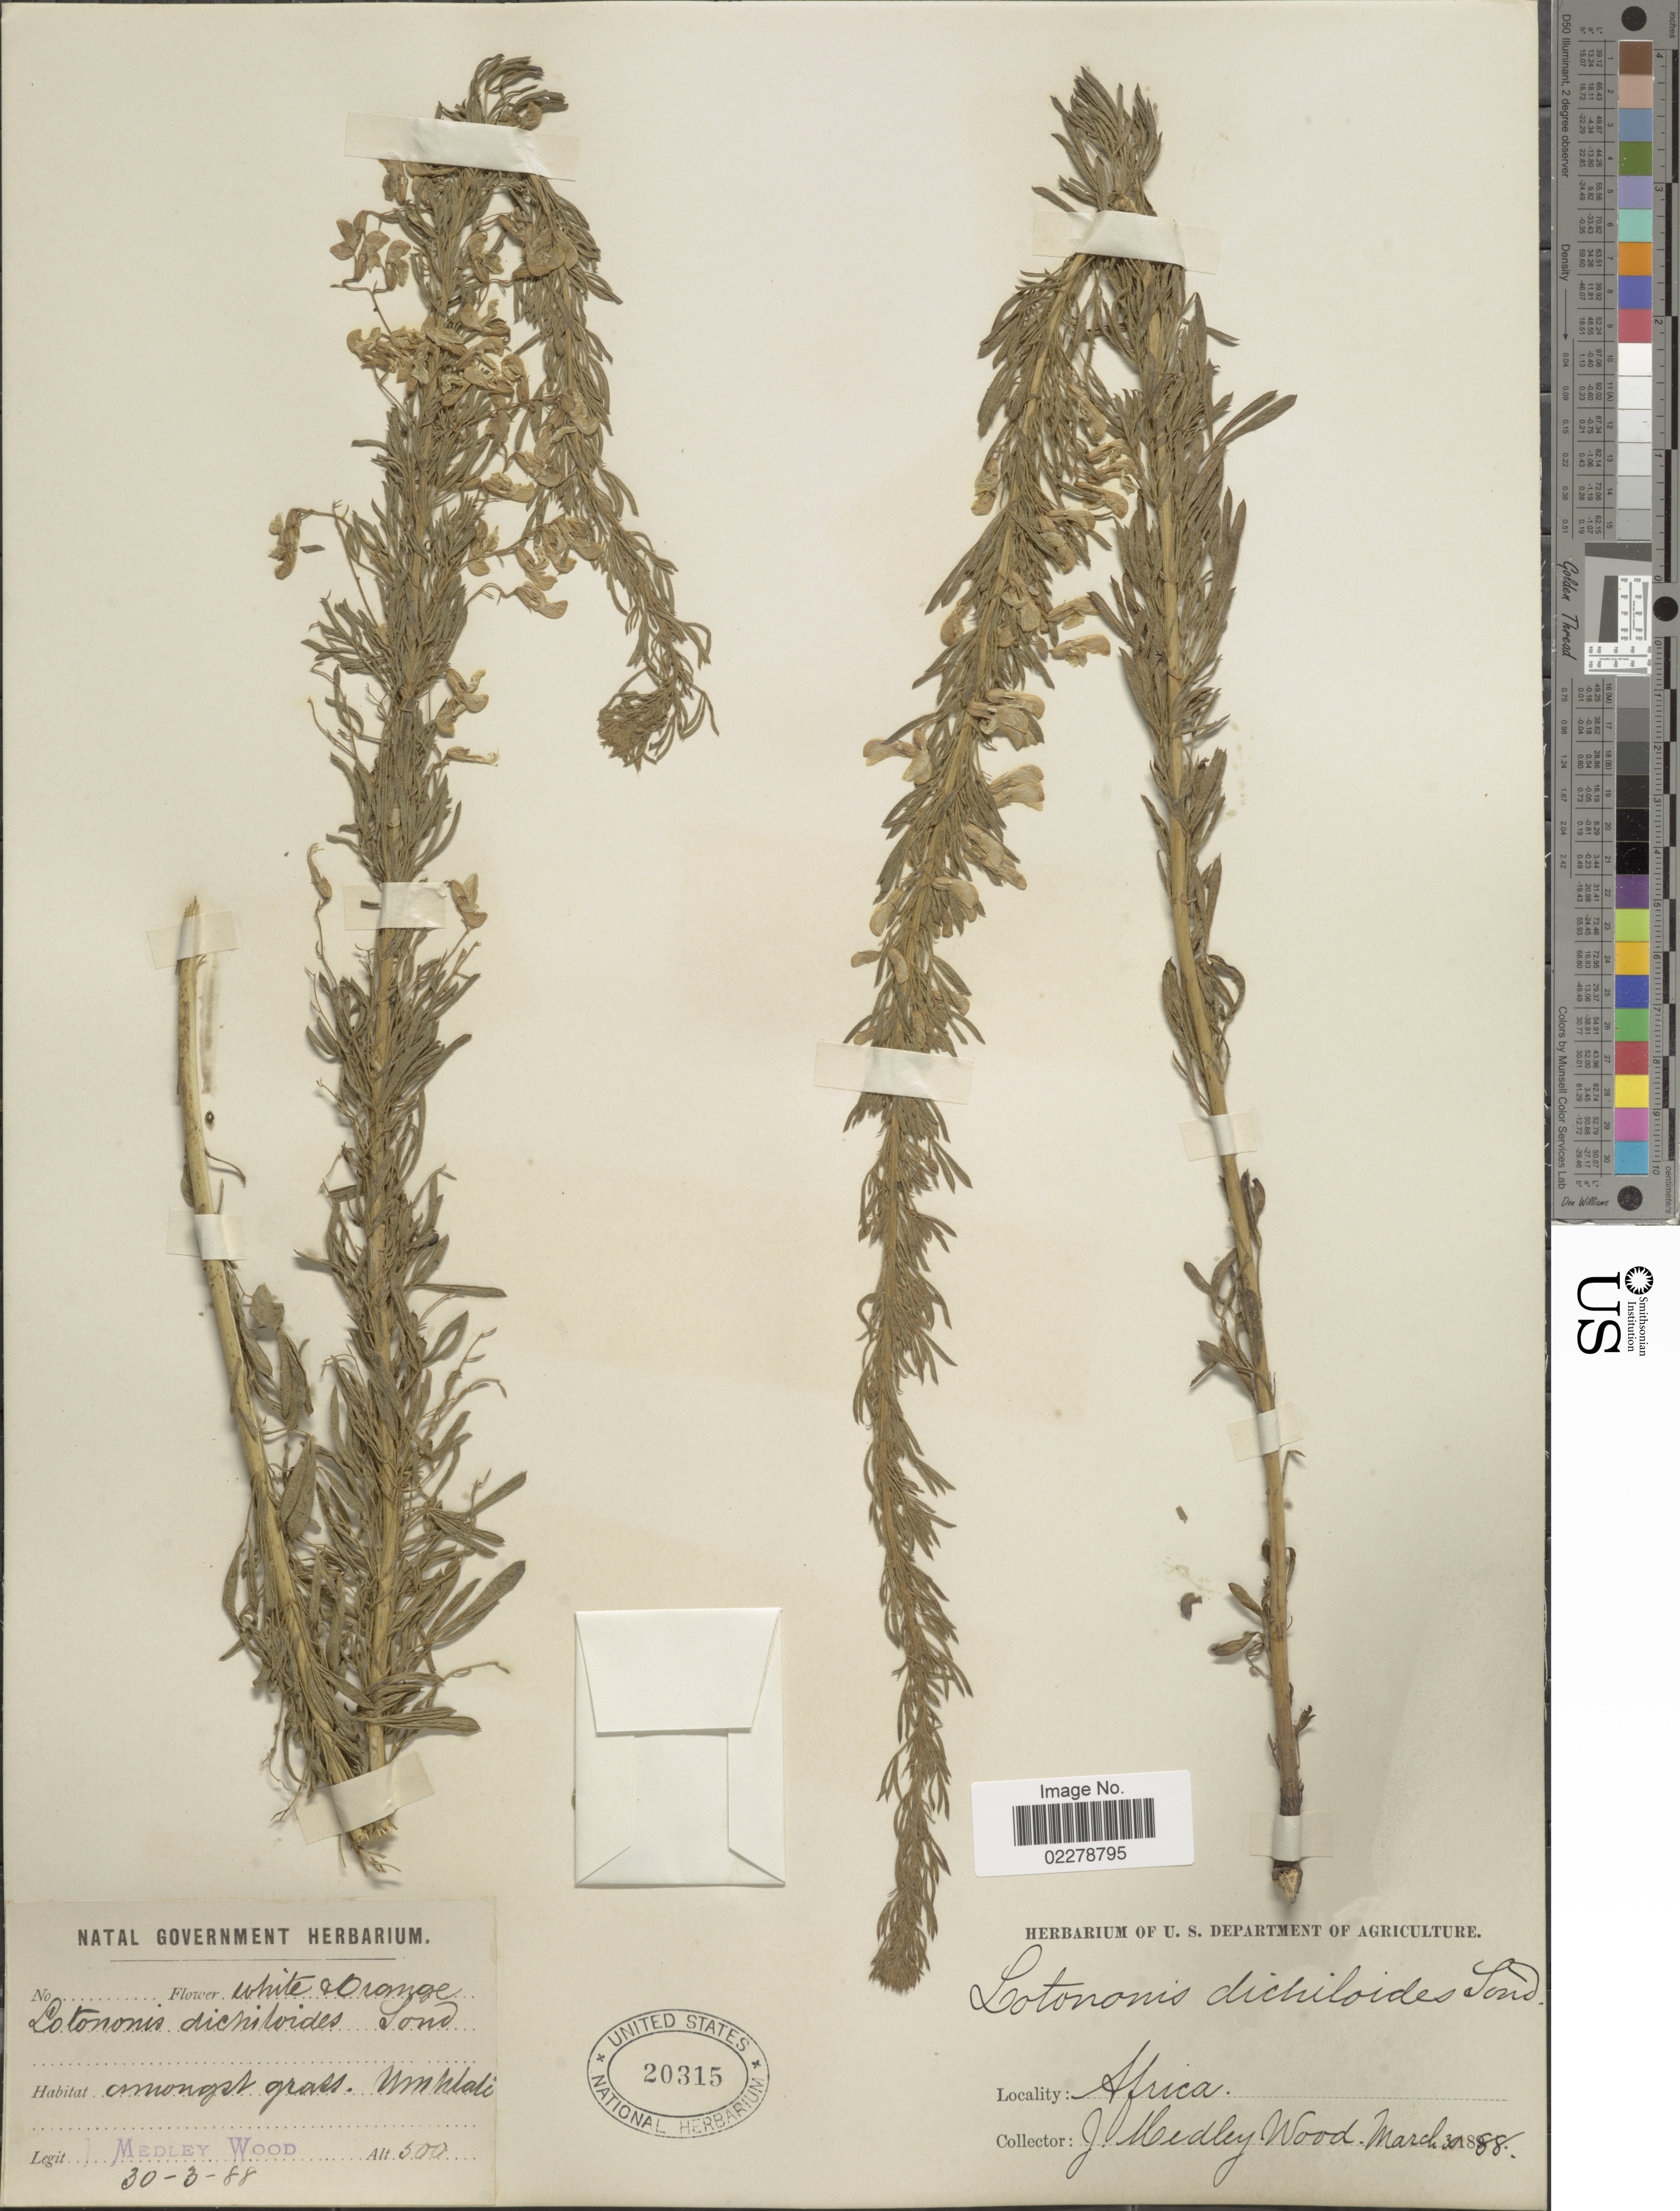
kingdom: Plantae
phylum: Tracheophyta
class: Magnoliopsida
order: Fabales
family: Fabaceae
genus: Lotononis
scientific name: Lotononis dichiloides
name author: Sond.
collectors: J. Medley Wood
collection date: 1888-03-30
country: South Africa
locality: Umhlali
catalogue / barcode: US 20315